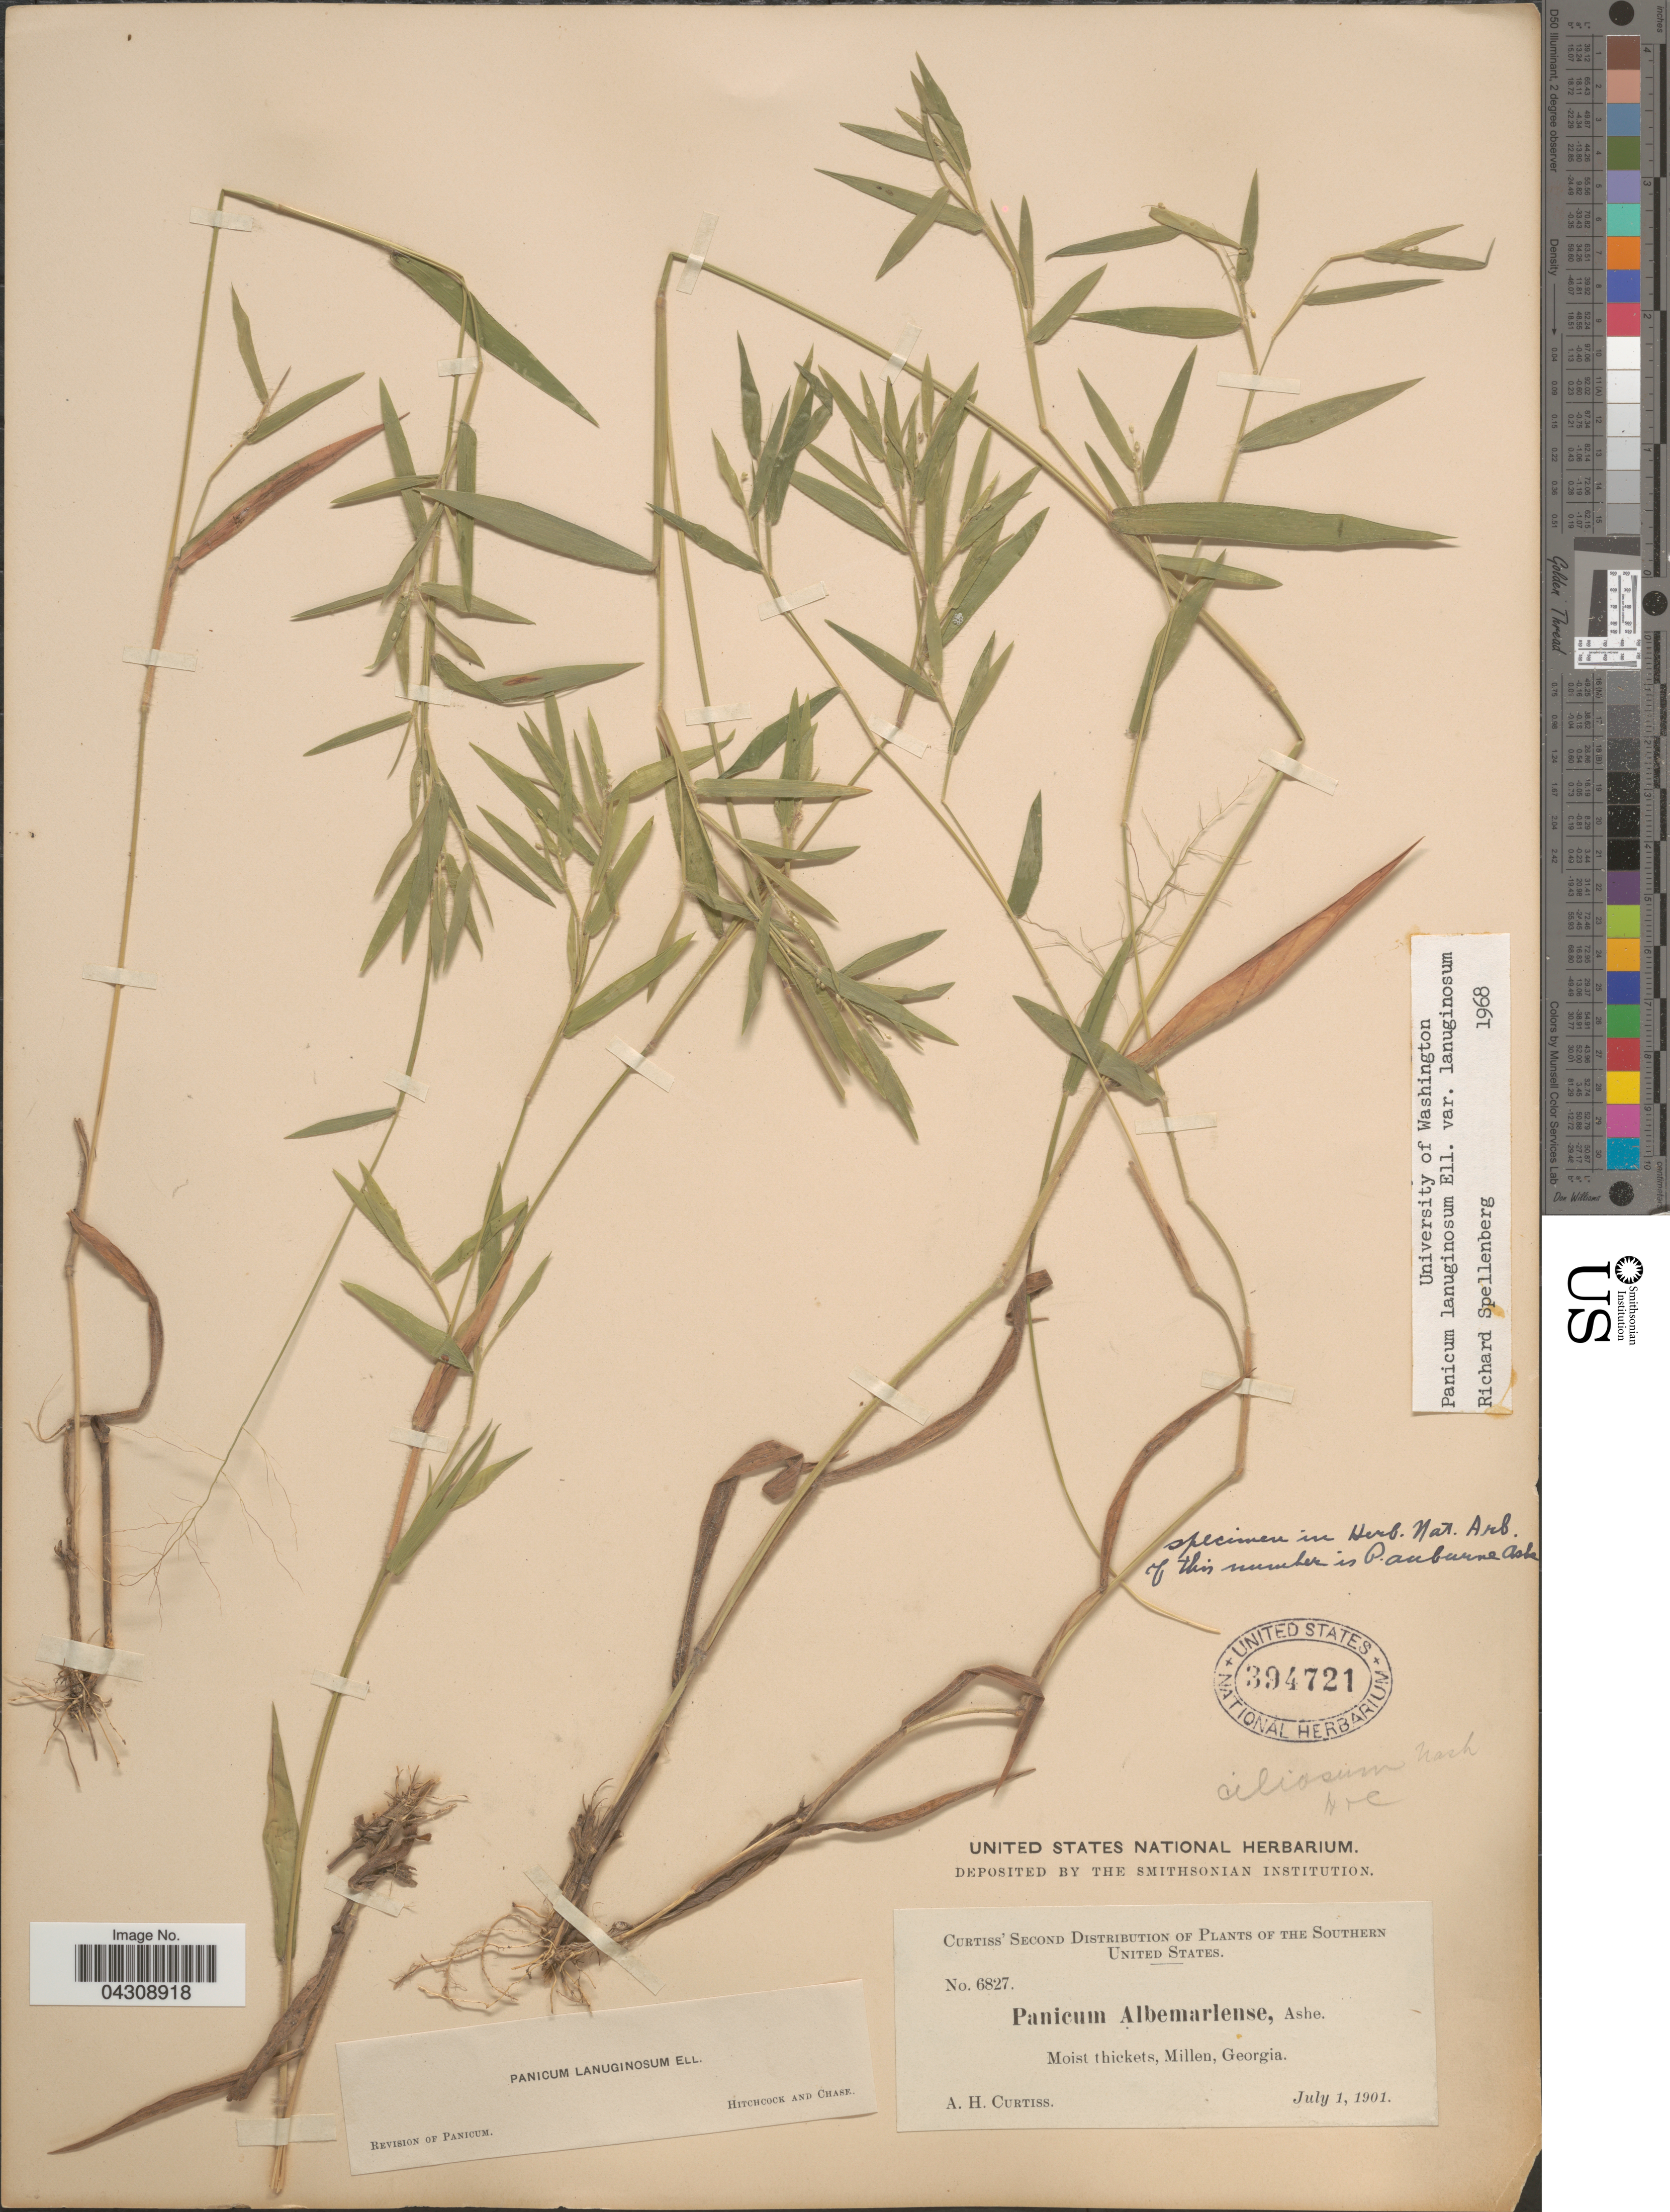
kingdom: Plantae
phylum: Tracheophyta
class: Liliopsida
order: Poales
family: Poaceae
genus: Dichanthelium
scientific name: Dichanthelium acuminatum var. acuminatum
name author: (Sw.) Gould & C.A. Clark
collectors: A. H. Curtiss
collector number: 6827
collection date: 1901-07-01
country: United States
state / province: Georgia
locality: Southern United States. Moist thickets, Millen.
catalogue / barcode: US 394721